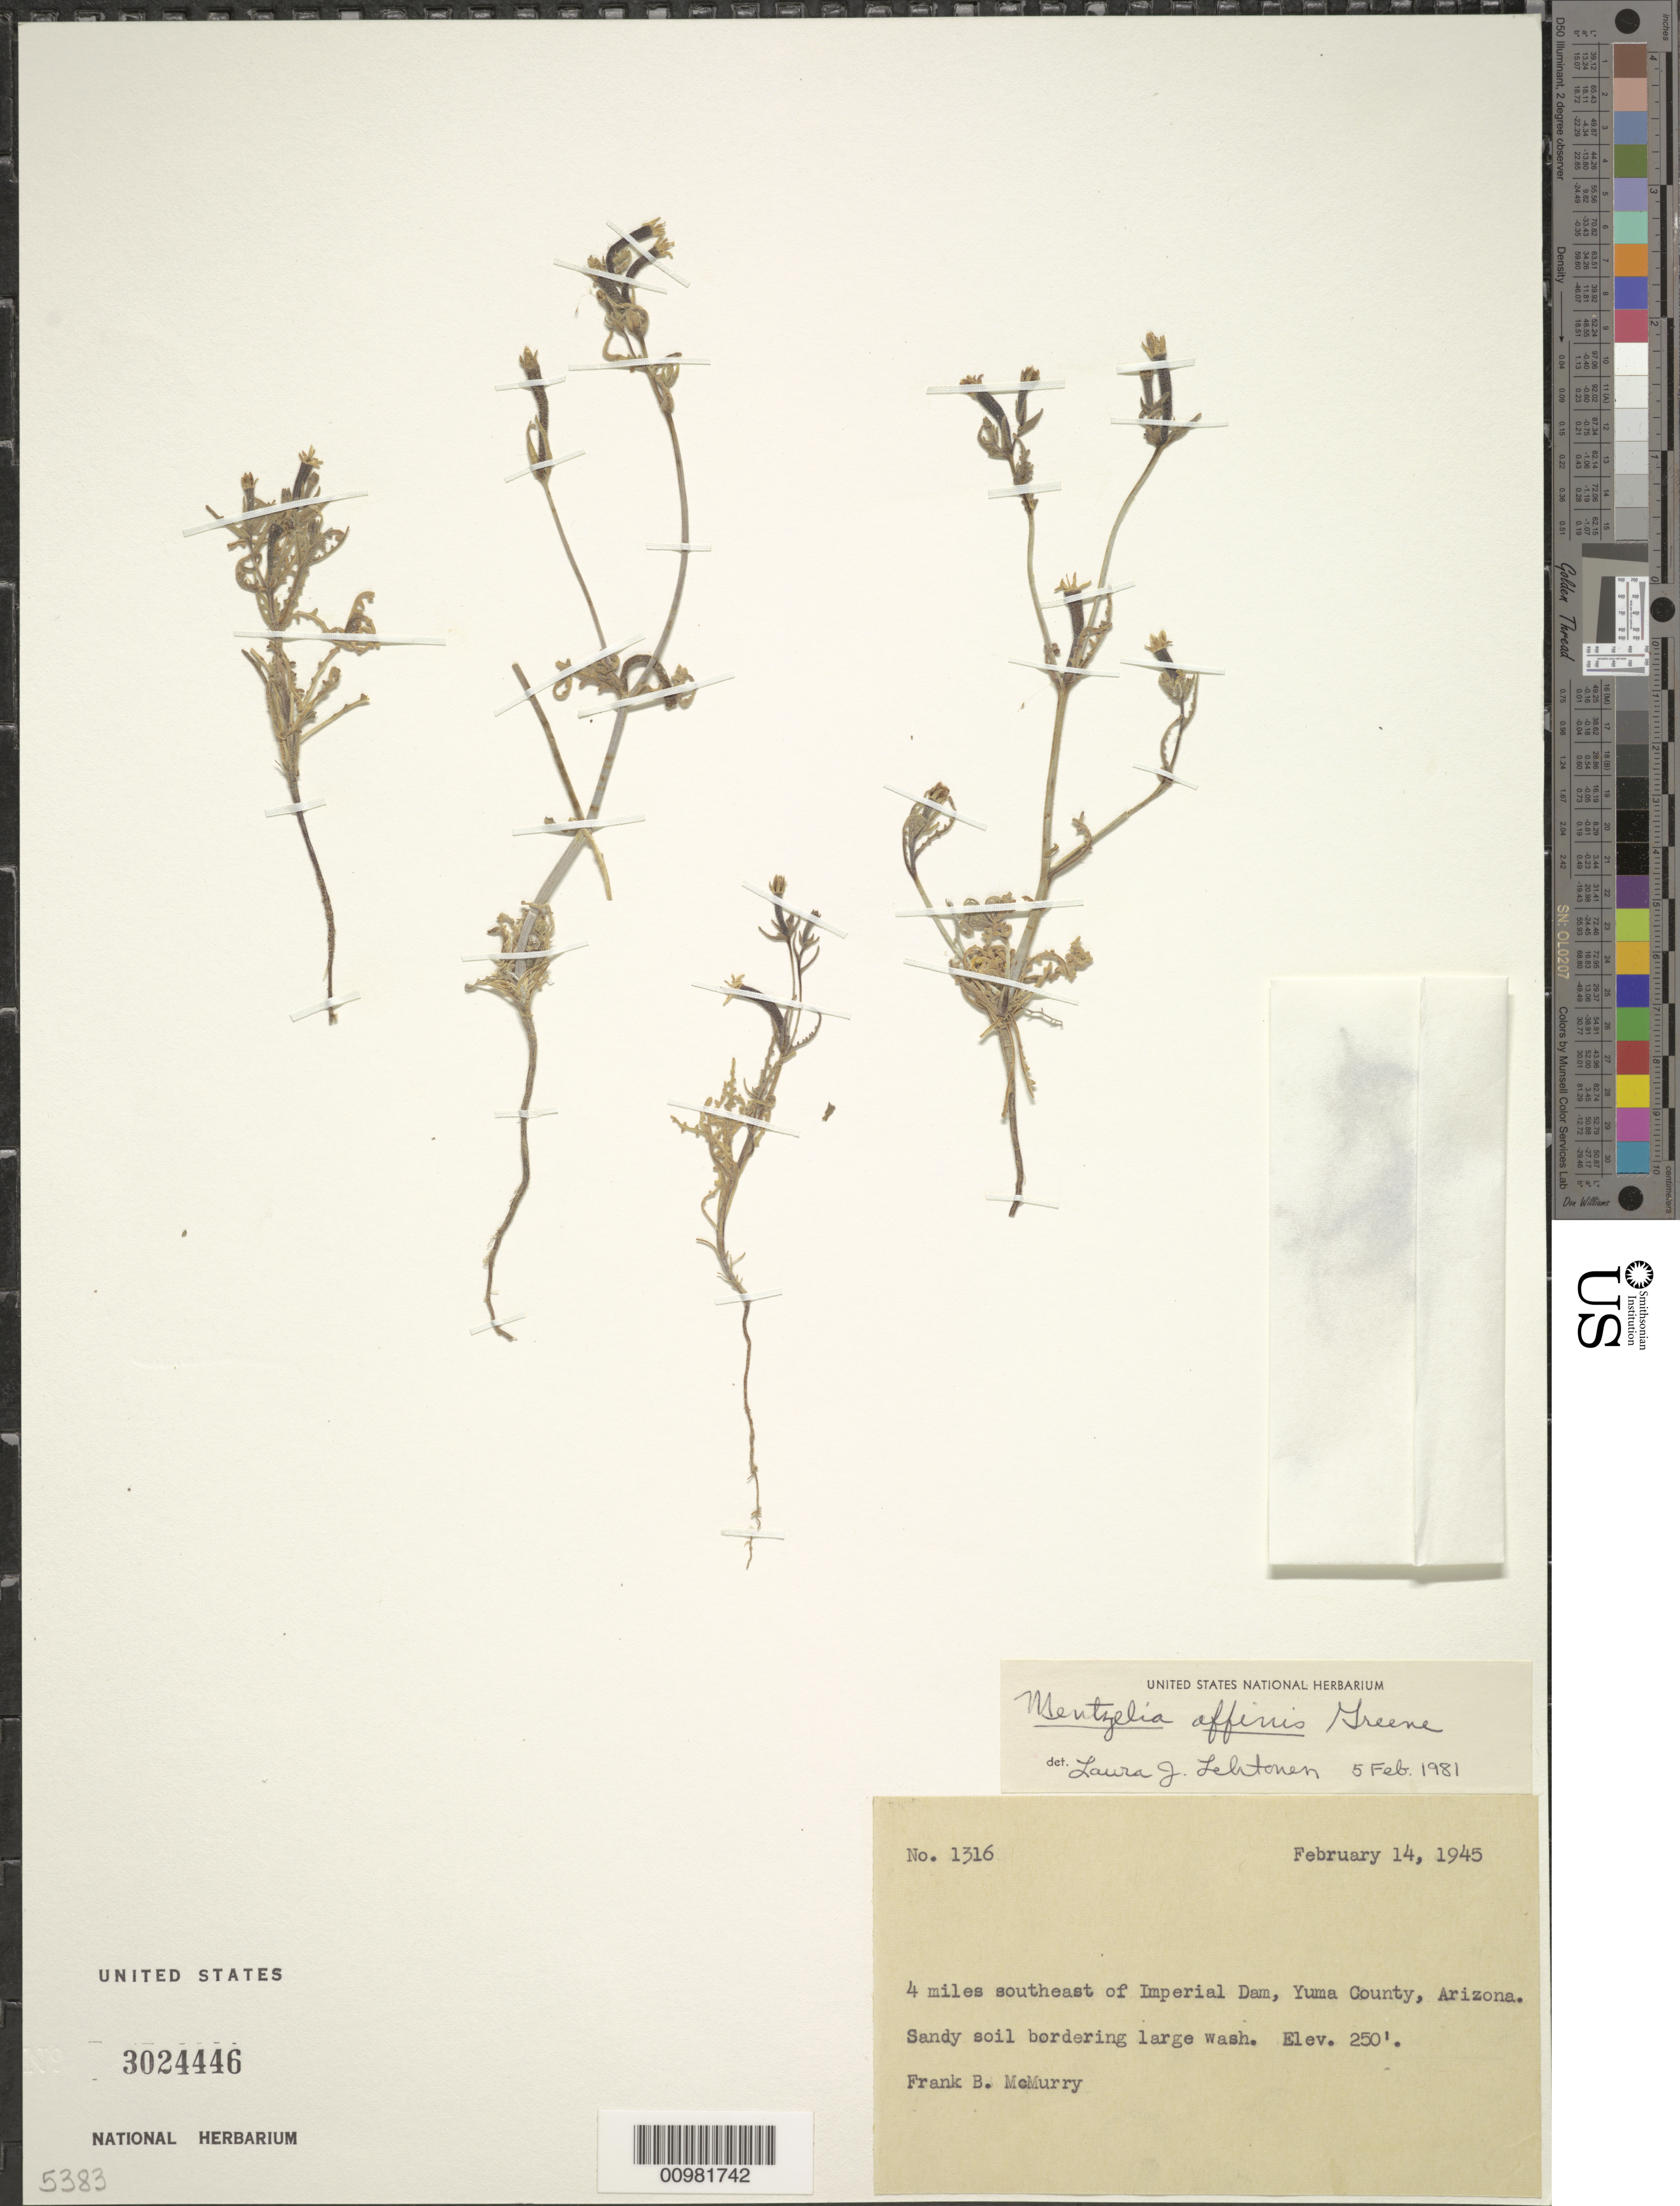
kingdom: Plantae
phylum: Tracheophyta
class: Magnoliopsida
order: Cornales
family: Loasaceae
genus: Mentzelia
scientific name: Mentzelia affinis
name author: Greene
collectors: F. B. McMurry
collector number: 1316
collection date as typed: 14 Feb 1945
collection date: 1945-02-14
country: United States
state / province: Arizona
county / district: Yuma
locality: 4 miles SE of Imperial Dam; Sandy soil bordering large wash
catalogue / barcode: US 3024446